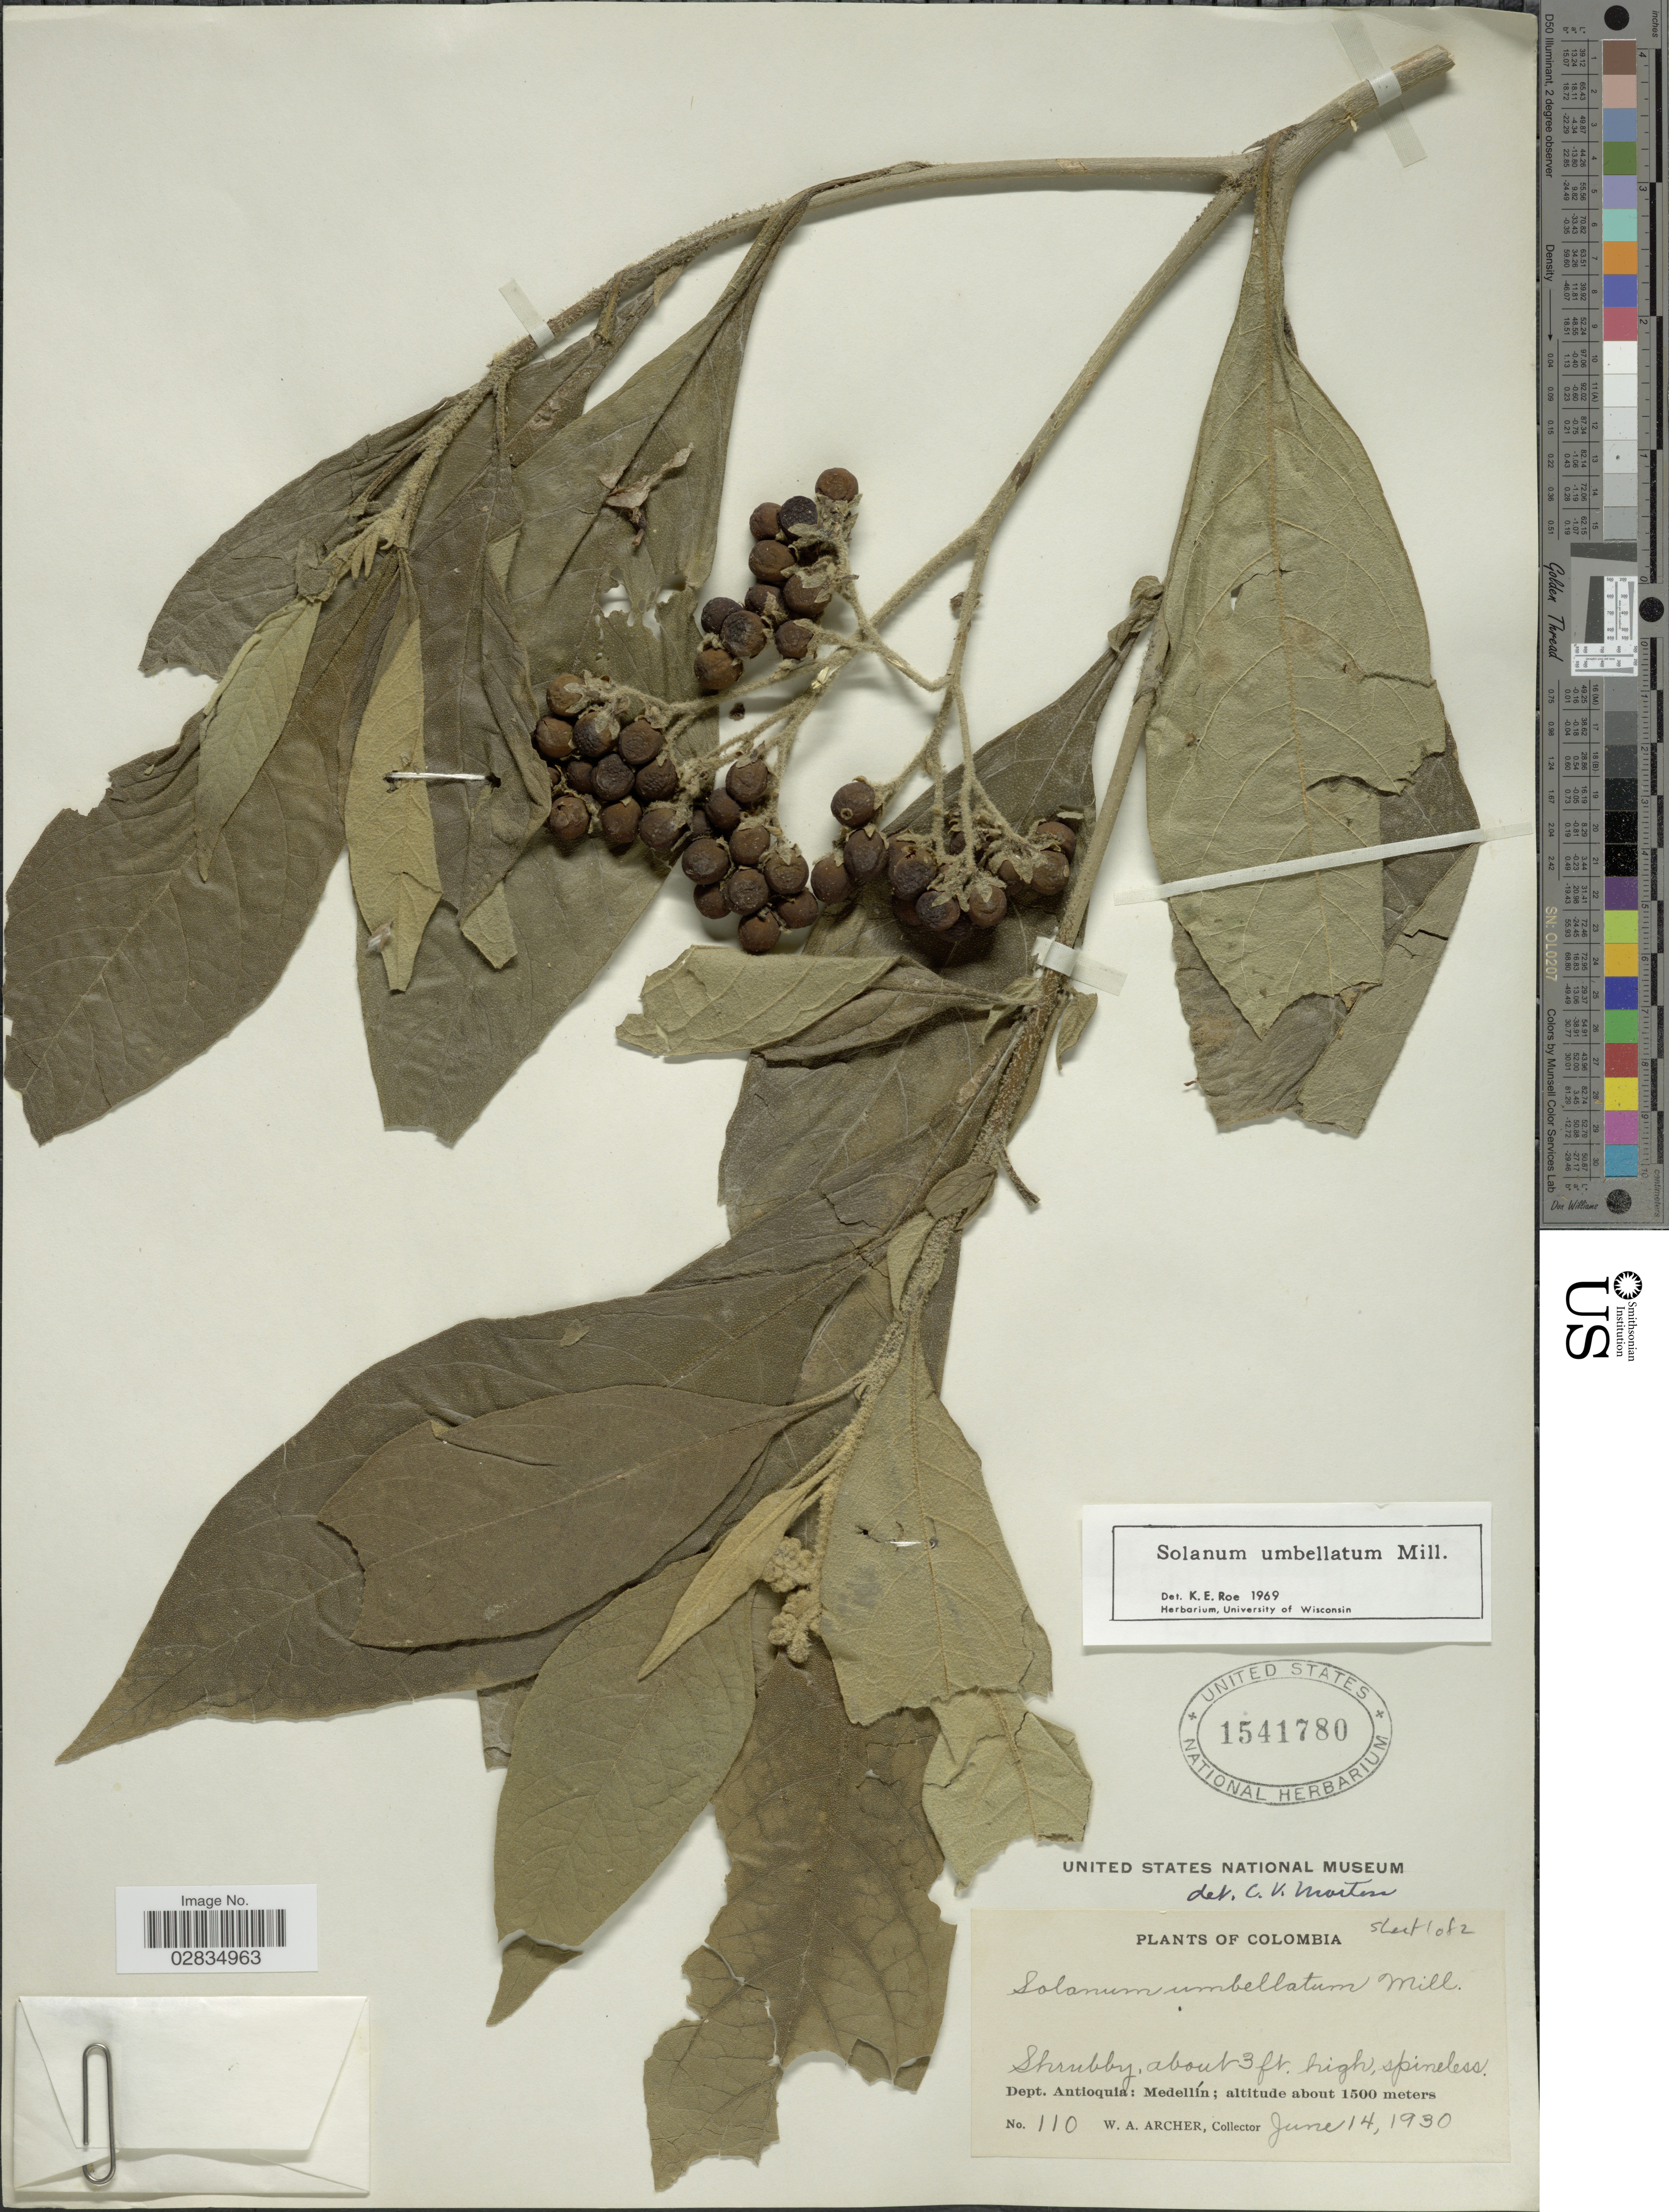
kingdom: Plantae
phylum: Tracheophyta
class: Magnoliopsida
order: Solanales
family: Solanaceae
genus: Solanum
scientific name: Solanum umbellatum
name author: Mill.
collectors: W. A. Archer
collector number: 110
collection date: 1930-06-14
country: Colombia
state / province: Antioquia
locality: Dept. Antioquia: Medellín.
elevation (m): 1500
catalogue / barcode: US 1541780